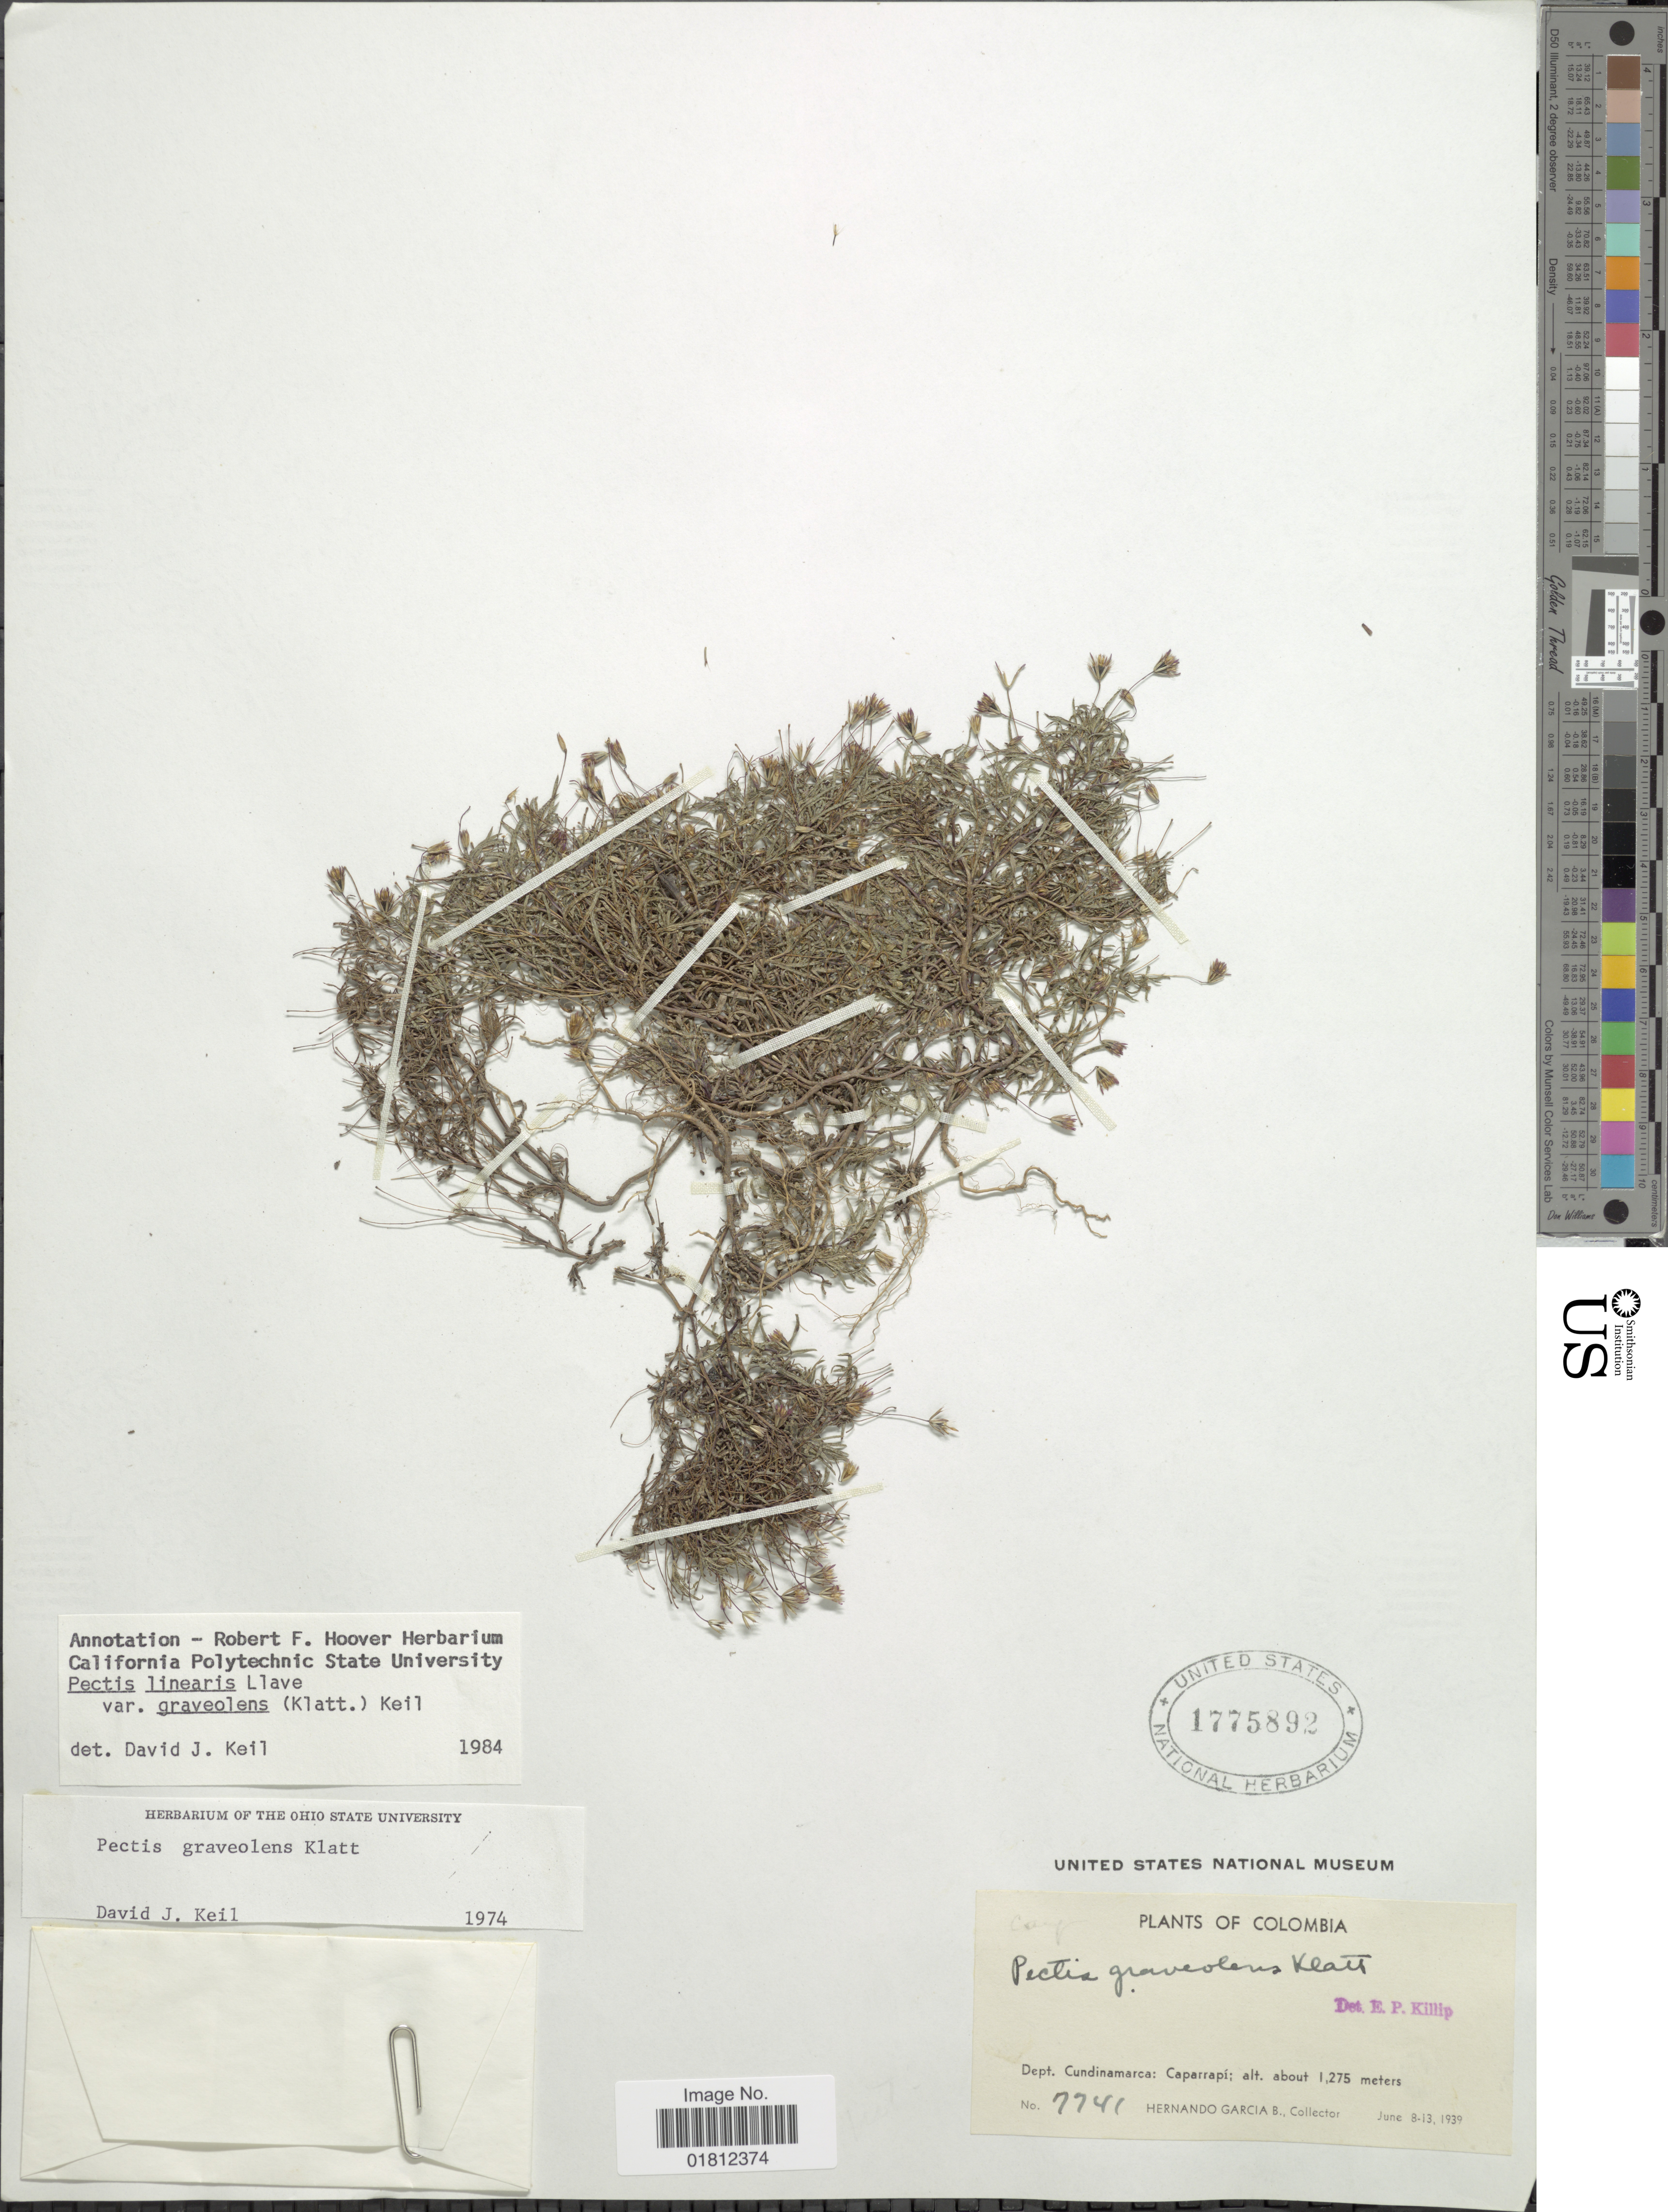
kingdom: Plantae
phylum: Tracheophyta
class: Magnoliopsida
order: Asterales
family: Asteraceae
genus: Pectis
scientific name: Pectis linearis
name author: La Llave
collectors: H. García Barriga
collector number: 7741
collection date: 1939-06-08/1939-06-13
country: Colombia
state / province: Cundinamarca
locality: Caparrapí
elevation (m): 1275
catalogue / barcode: US 1775892